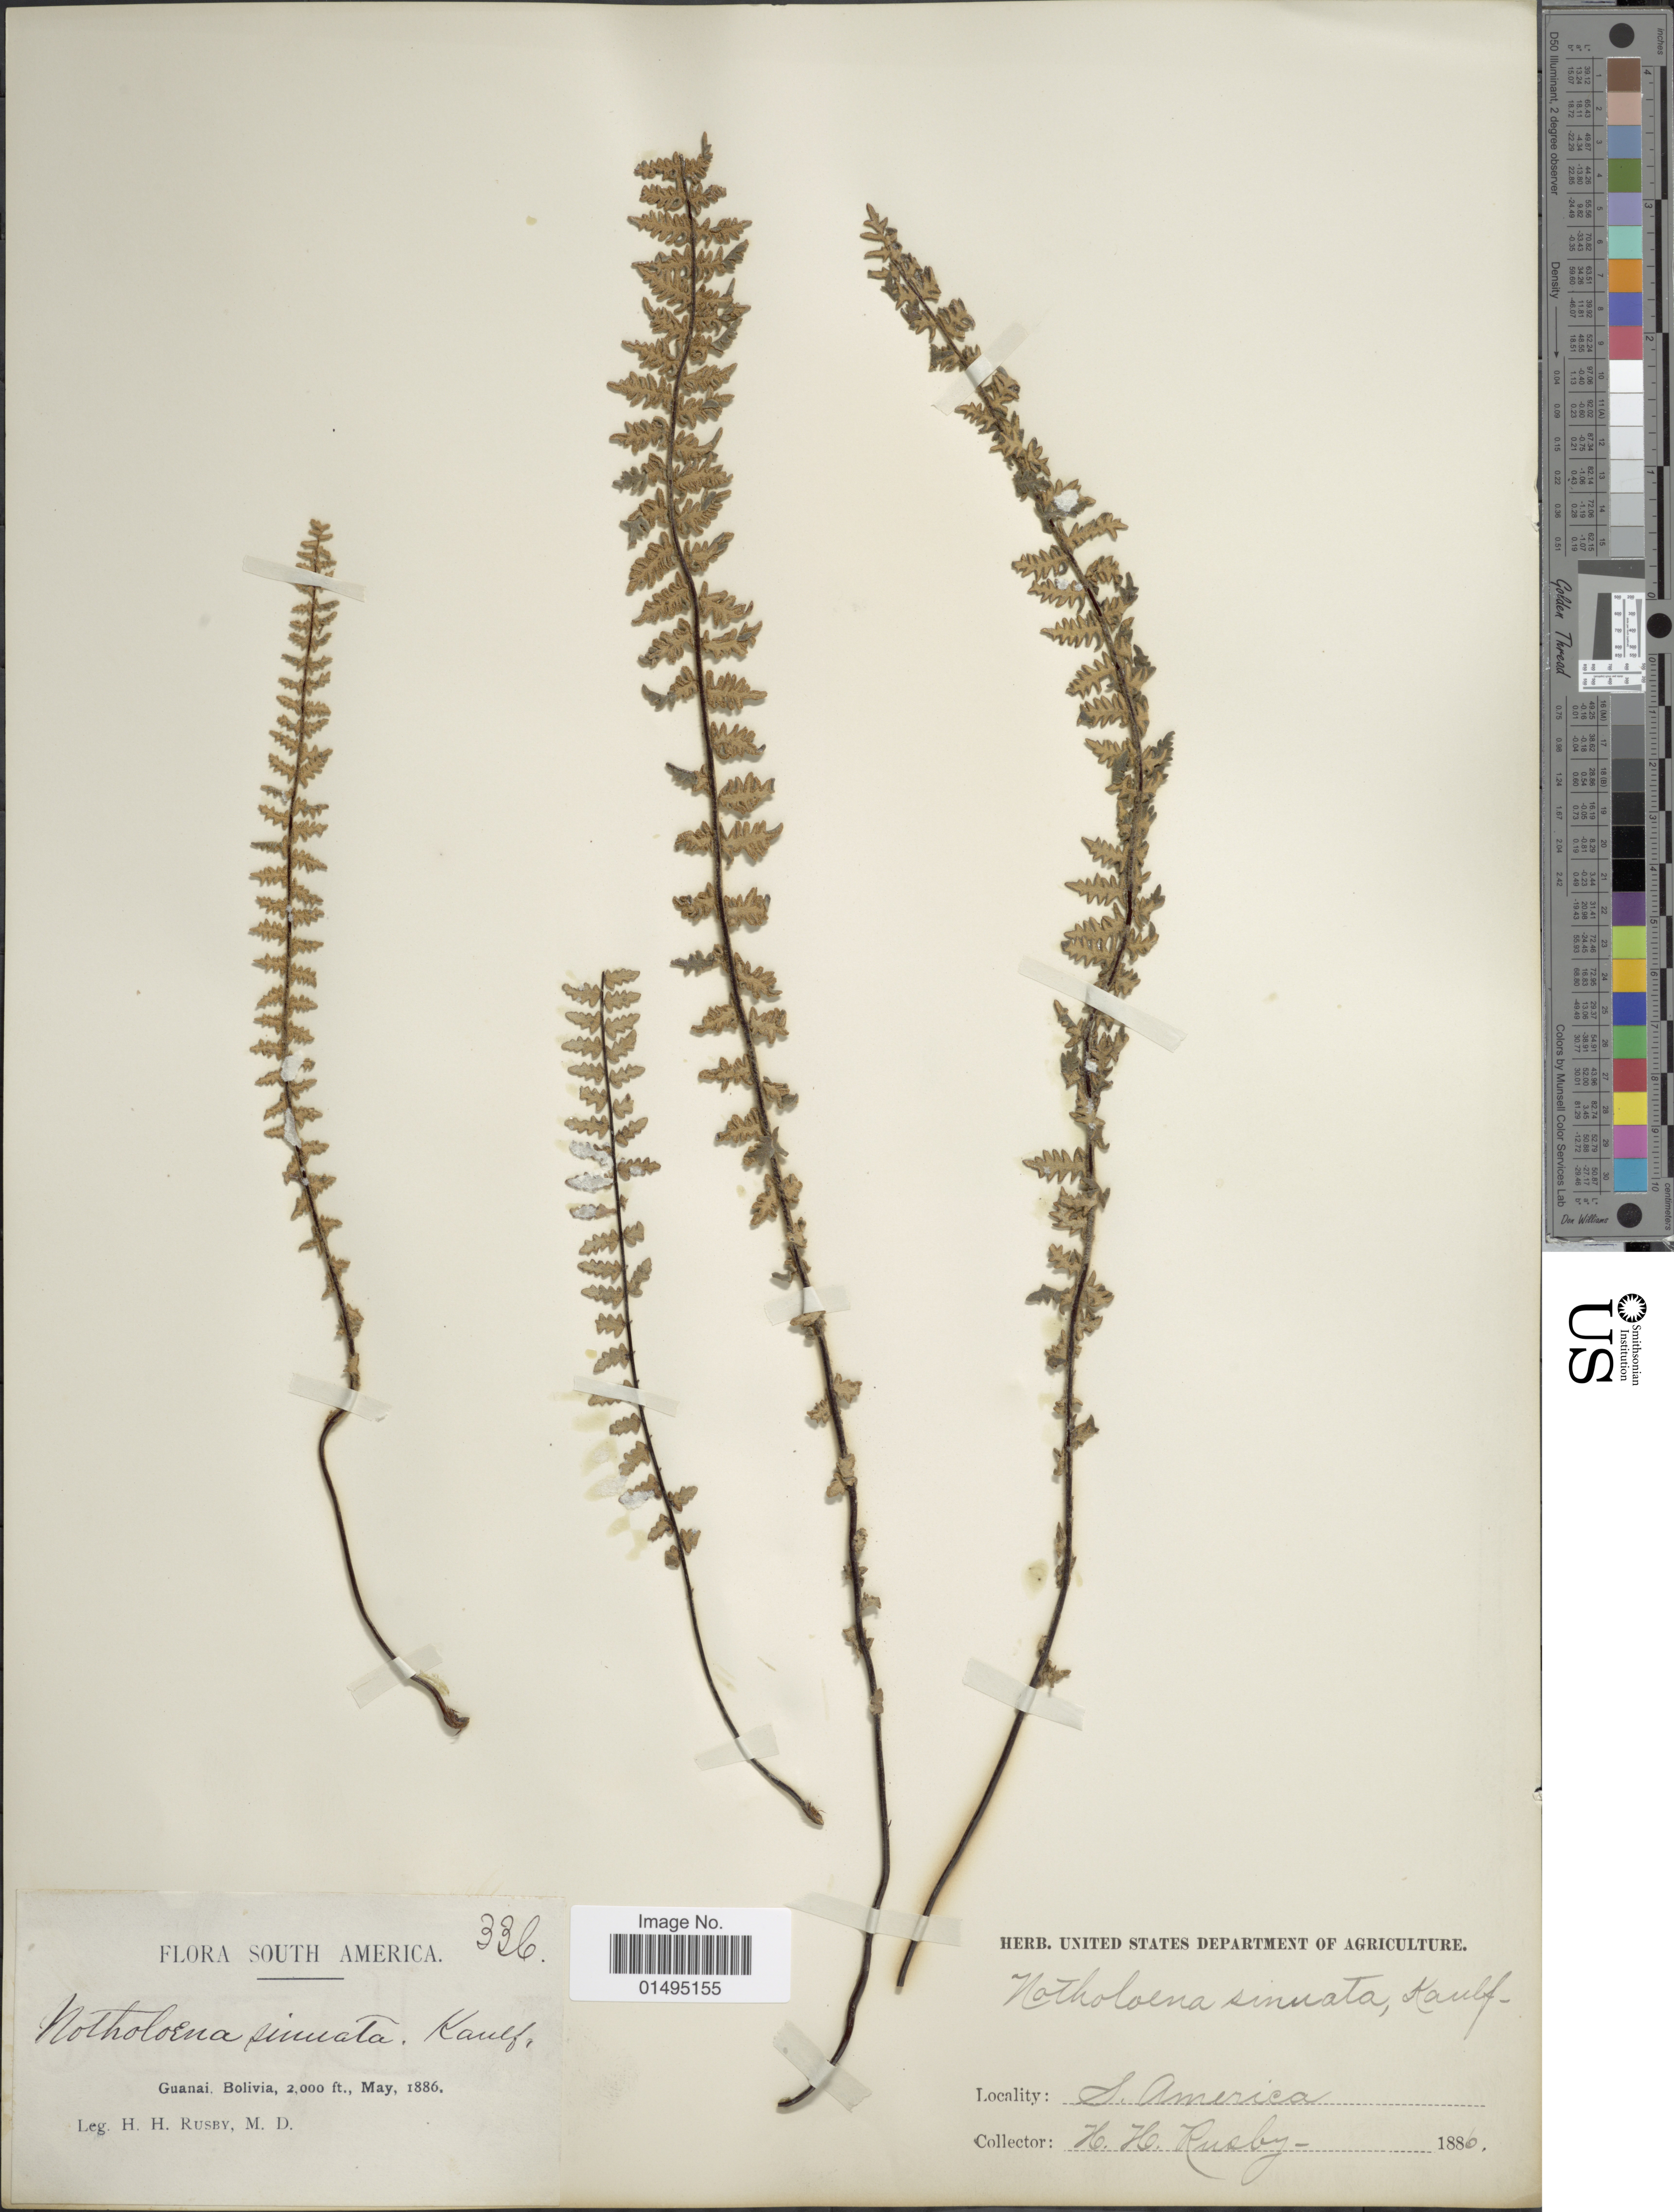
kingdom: Plantae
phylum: Tracheophyta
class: Polypodiopsida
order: Polypodiales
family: Pteridaceae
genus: Myriopteris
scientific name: Myriopteris aurea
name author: (Poir.) Grusz & Windham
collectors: H. H. Rusby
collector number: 336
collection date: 1886-05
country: Bolivia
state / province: La Páz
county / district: Larecaja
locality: Guanay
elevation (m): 610